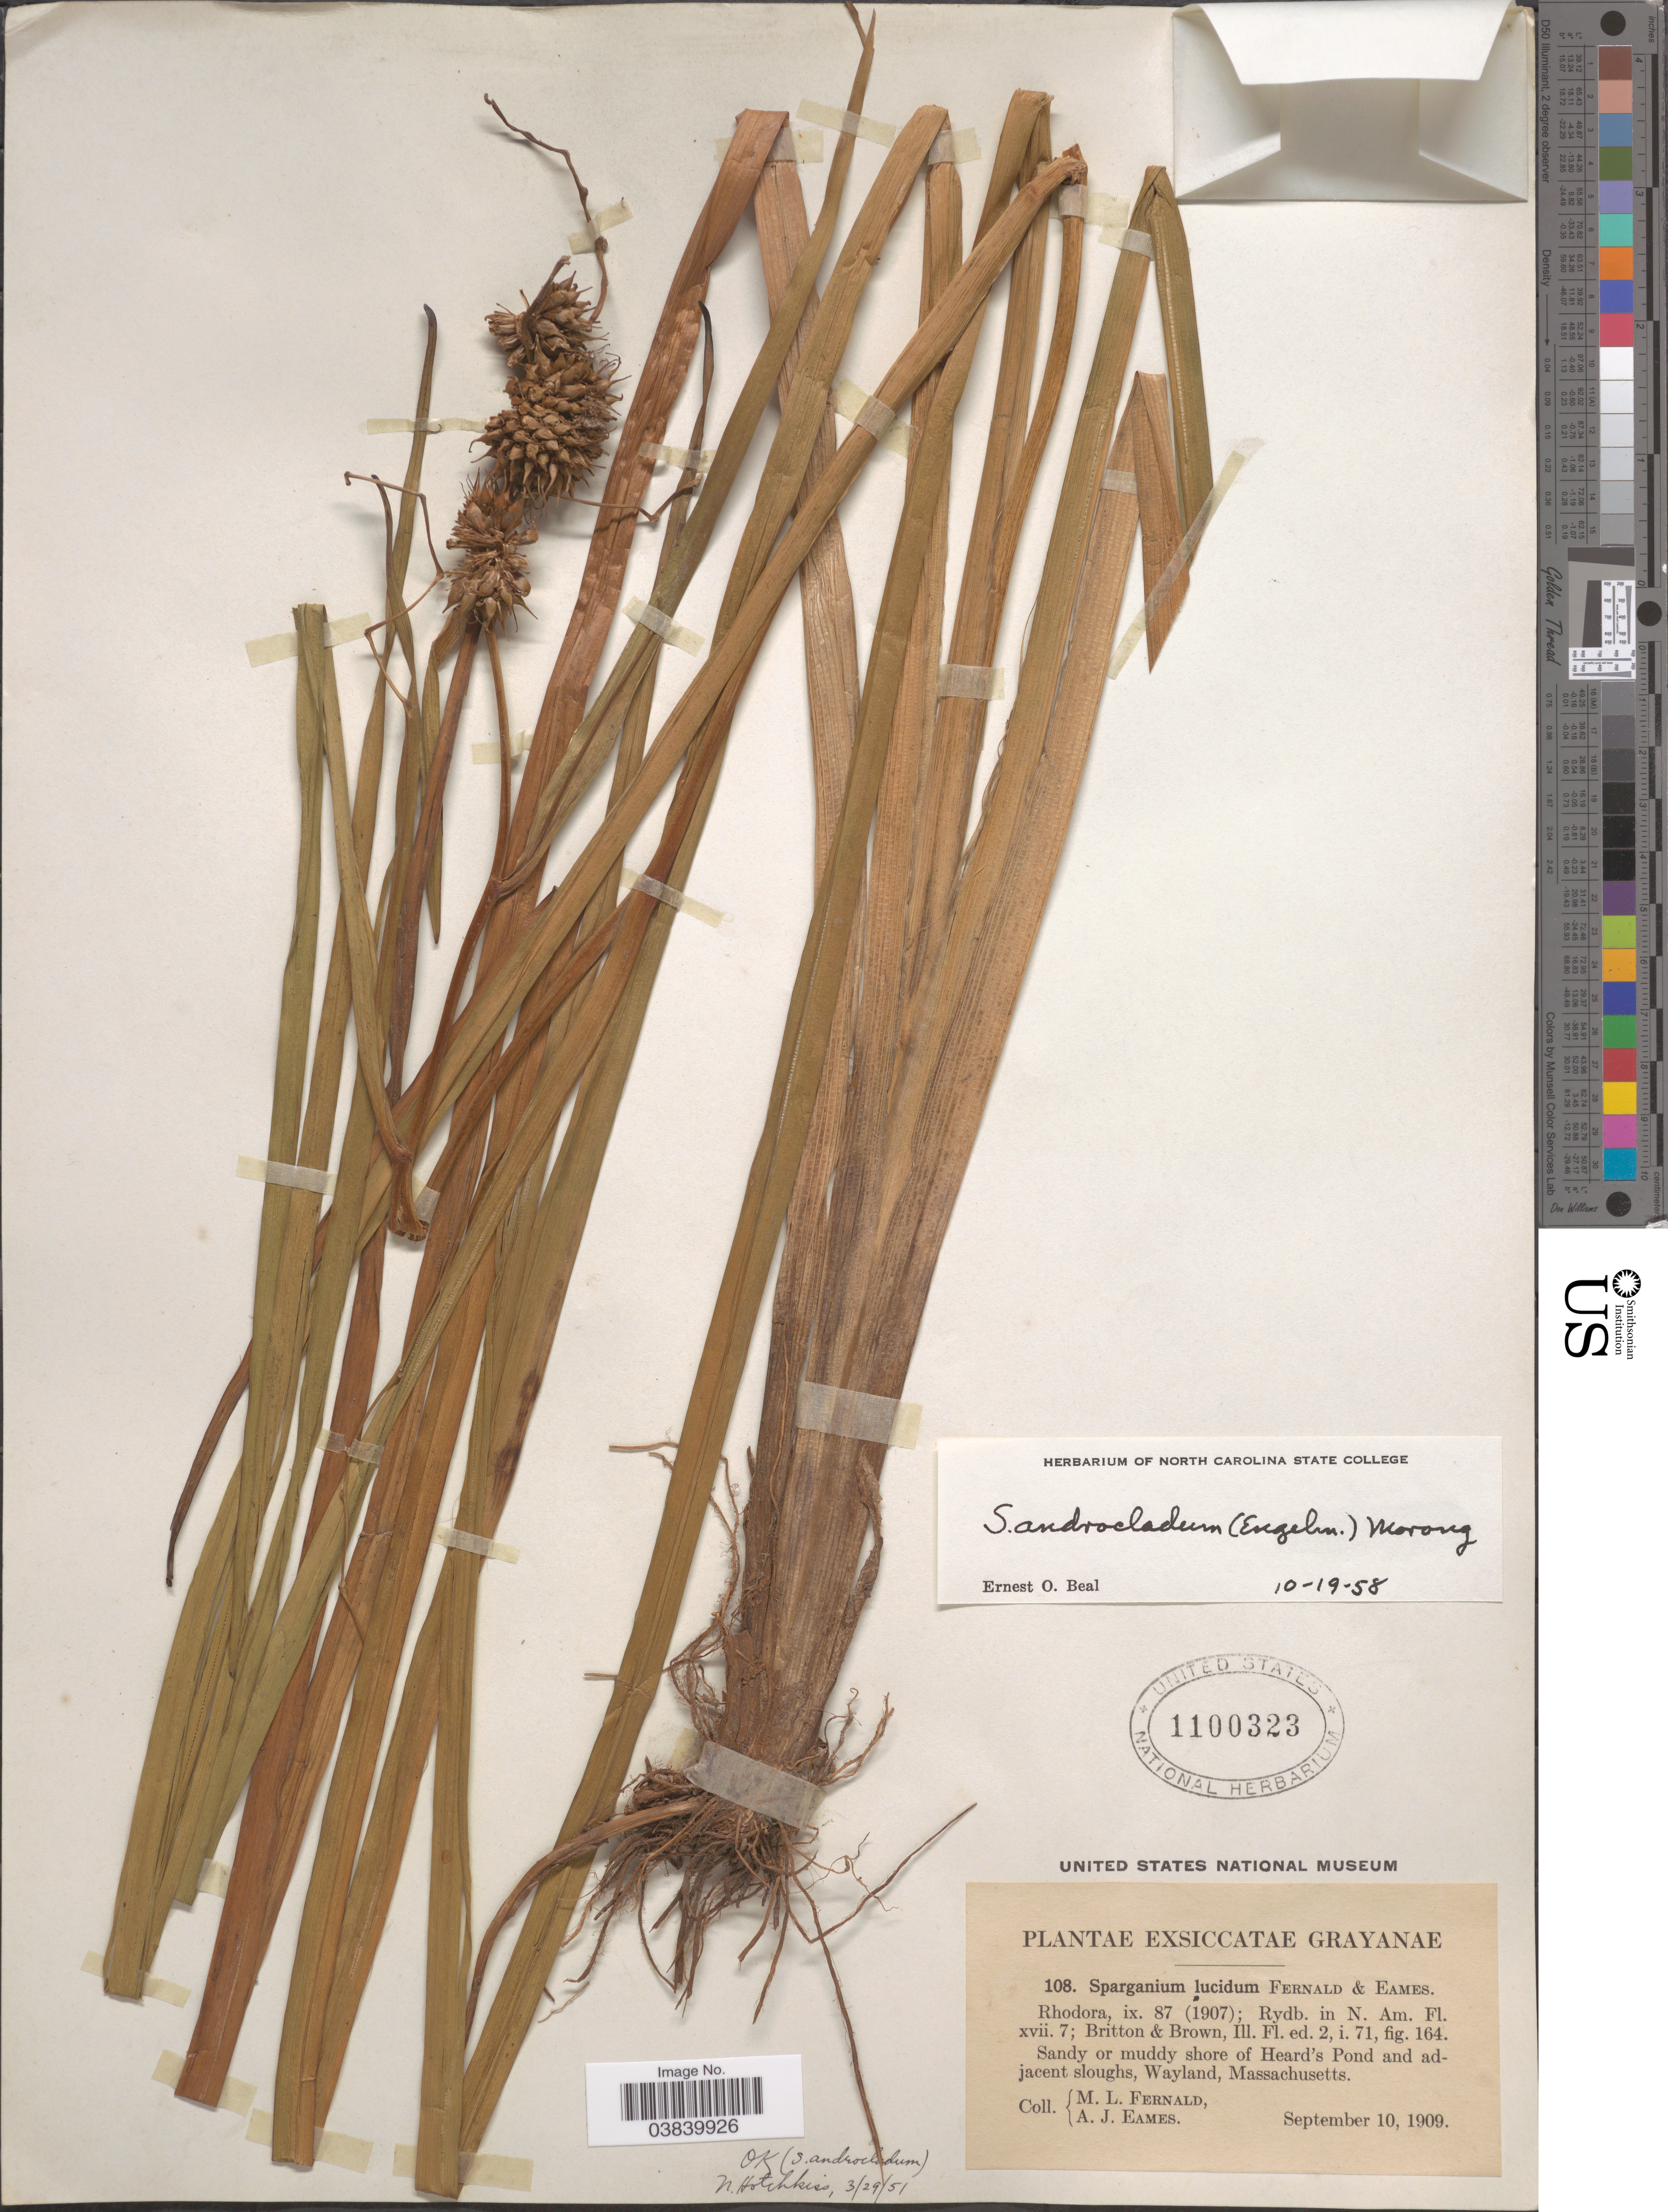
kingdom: Plantae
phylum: Tracheophyta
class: Liliopsida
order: Poales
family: Typhaceae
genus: Sparganium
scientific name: Sparganium androcladum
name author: Morong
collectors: M. L. Fernald & A. J. Eames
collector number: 108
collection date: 1909-09-10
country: United States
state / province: Massachusetts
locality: Sandy or muddy shore of Heard's Pond and adjacent sloughs, Wayland.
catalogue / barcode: US 1100323